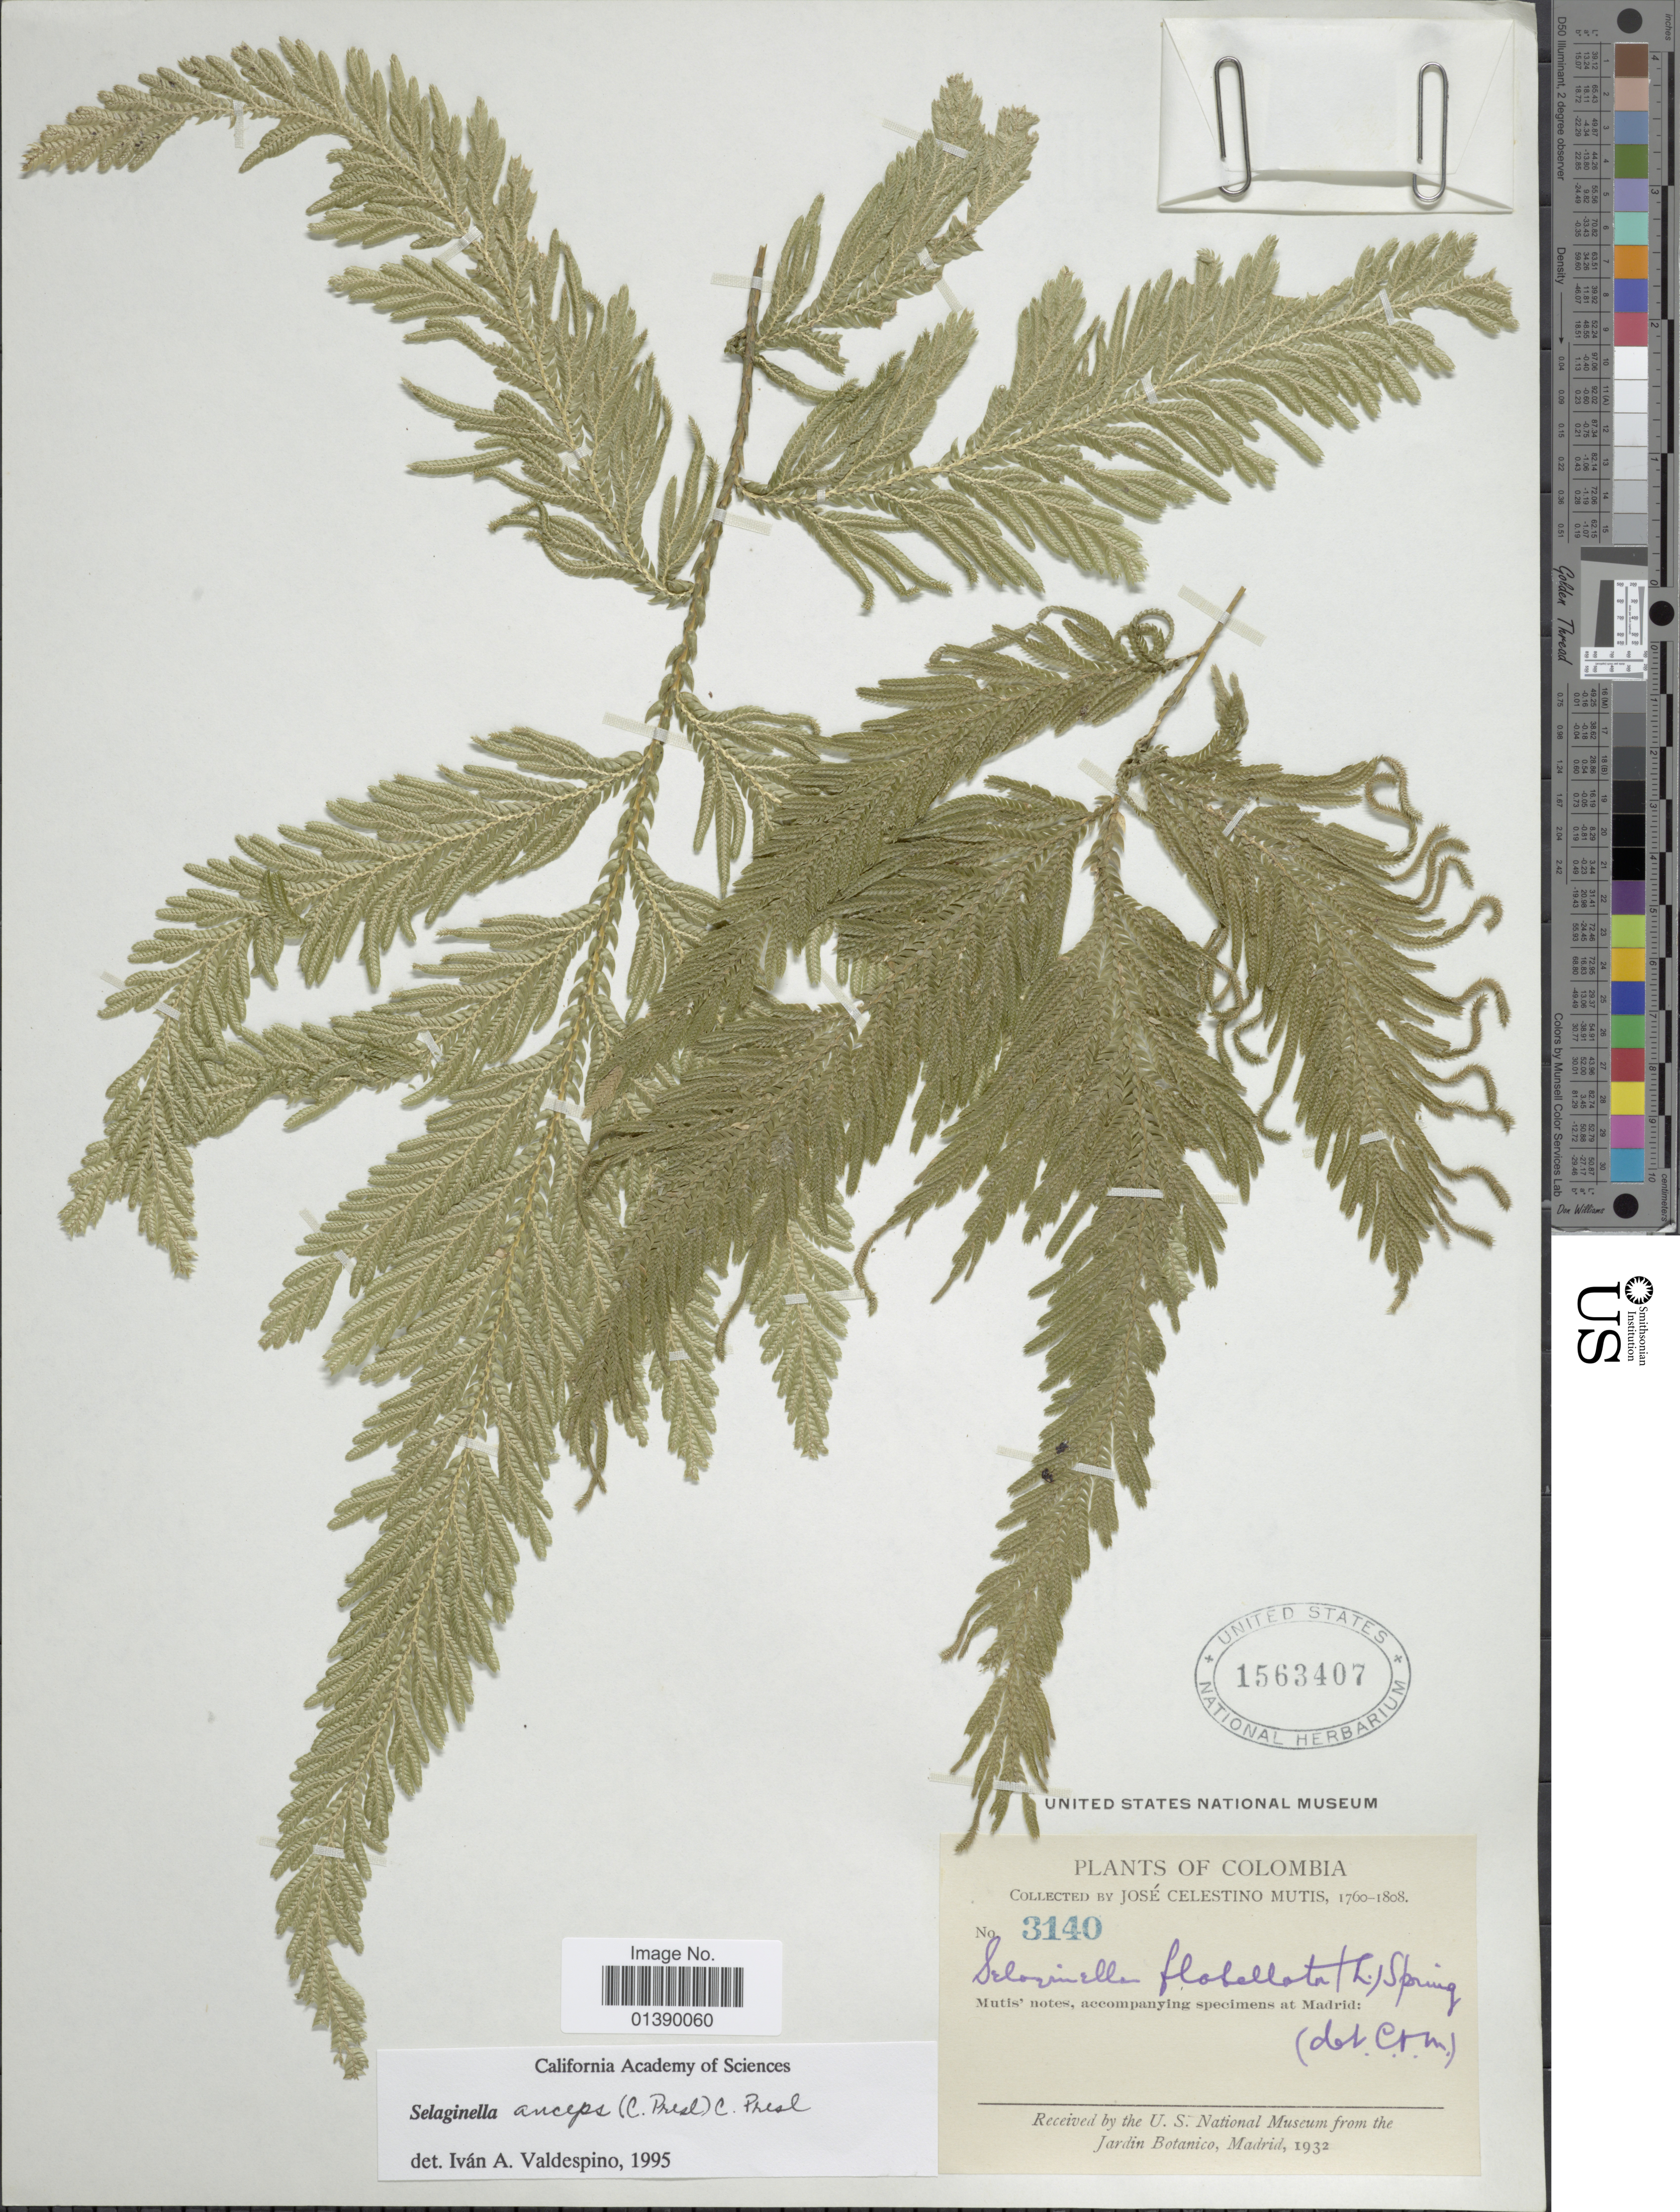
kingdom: Plantae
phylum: Tracheophyta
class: Lycopodiopsida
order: Selaginellales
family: Selaginellaceae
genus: Selaginella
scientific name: Selaginella anceps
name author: (C. Presl)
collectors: J. C. B. Mutis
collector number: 3140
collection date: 1760/1808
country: Colombia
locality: Mutis'notes, accompanying specimens at Madrid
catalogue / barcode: US 1563407